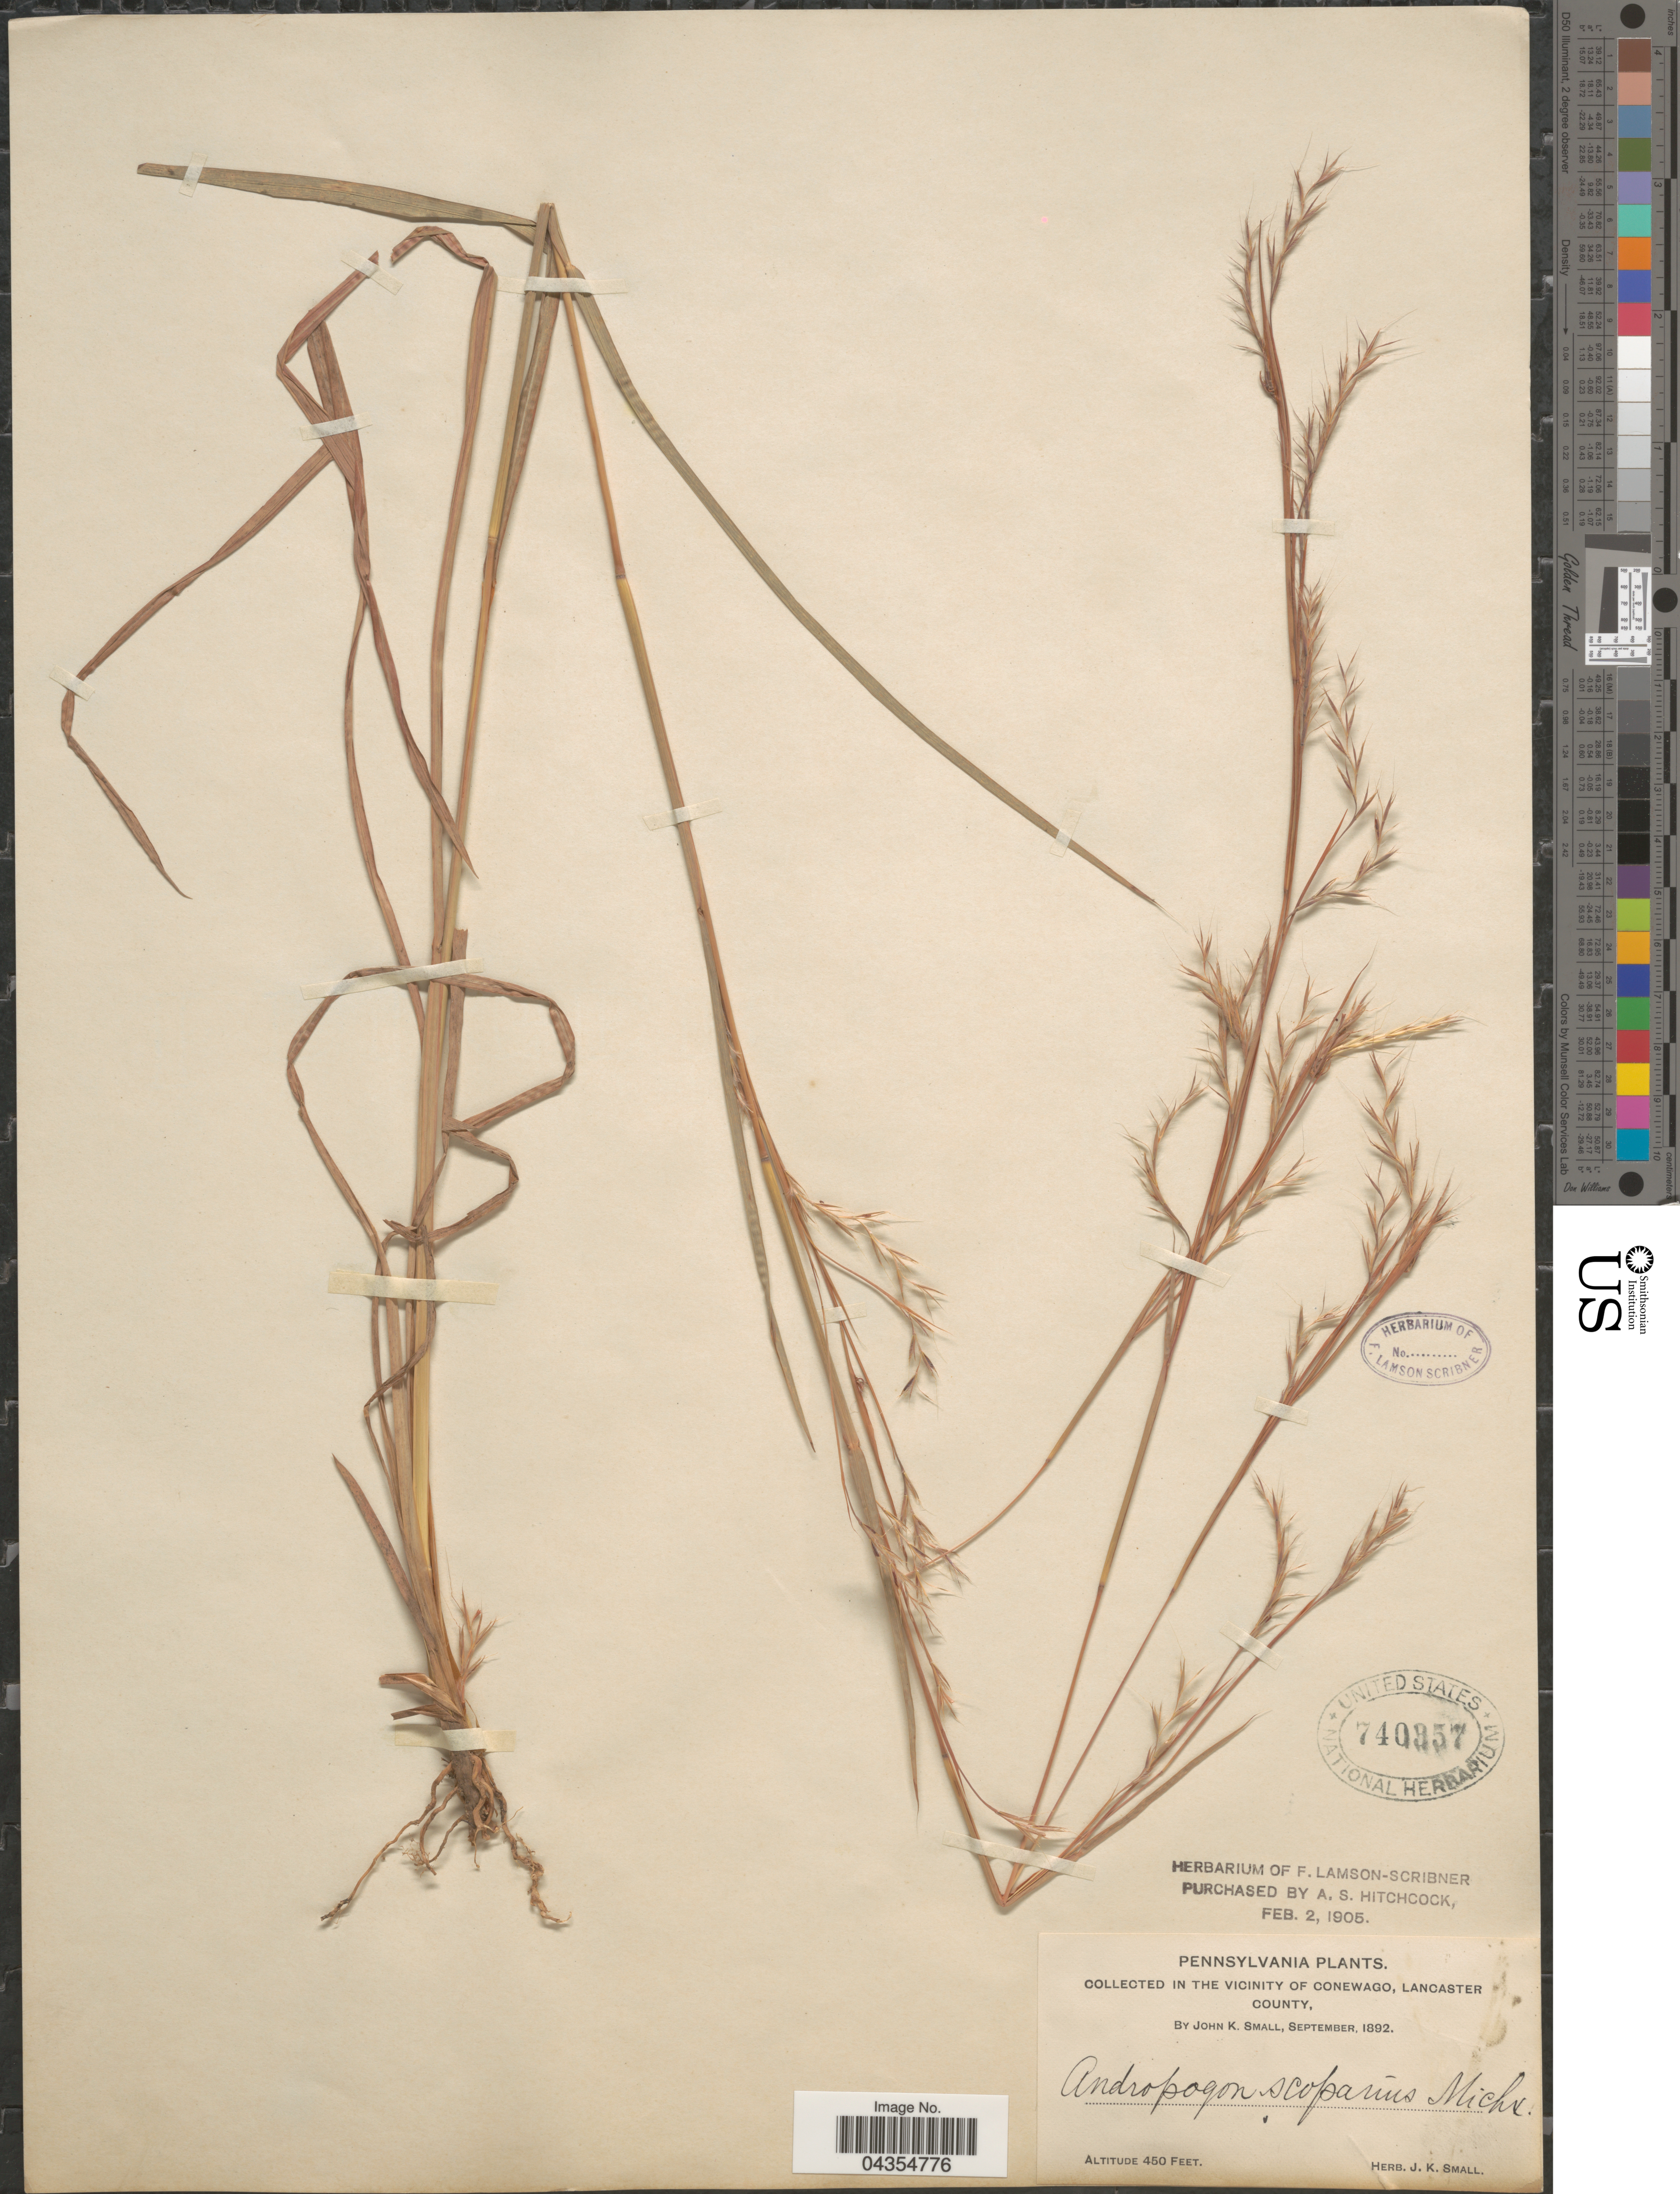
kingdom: Plantae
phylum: Tracheophyta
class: Liliopsida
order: Poales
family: Poaceae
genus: Schizachyrium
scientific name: Schizachyrium sanguineum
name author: (Retz.) Alston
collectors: J. K. Small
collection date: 1892-09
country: United States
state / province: Pennsylvania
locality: In the vicinity of Conewago, Lancaster County.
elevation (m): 137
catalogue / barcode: US 740357